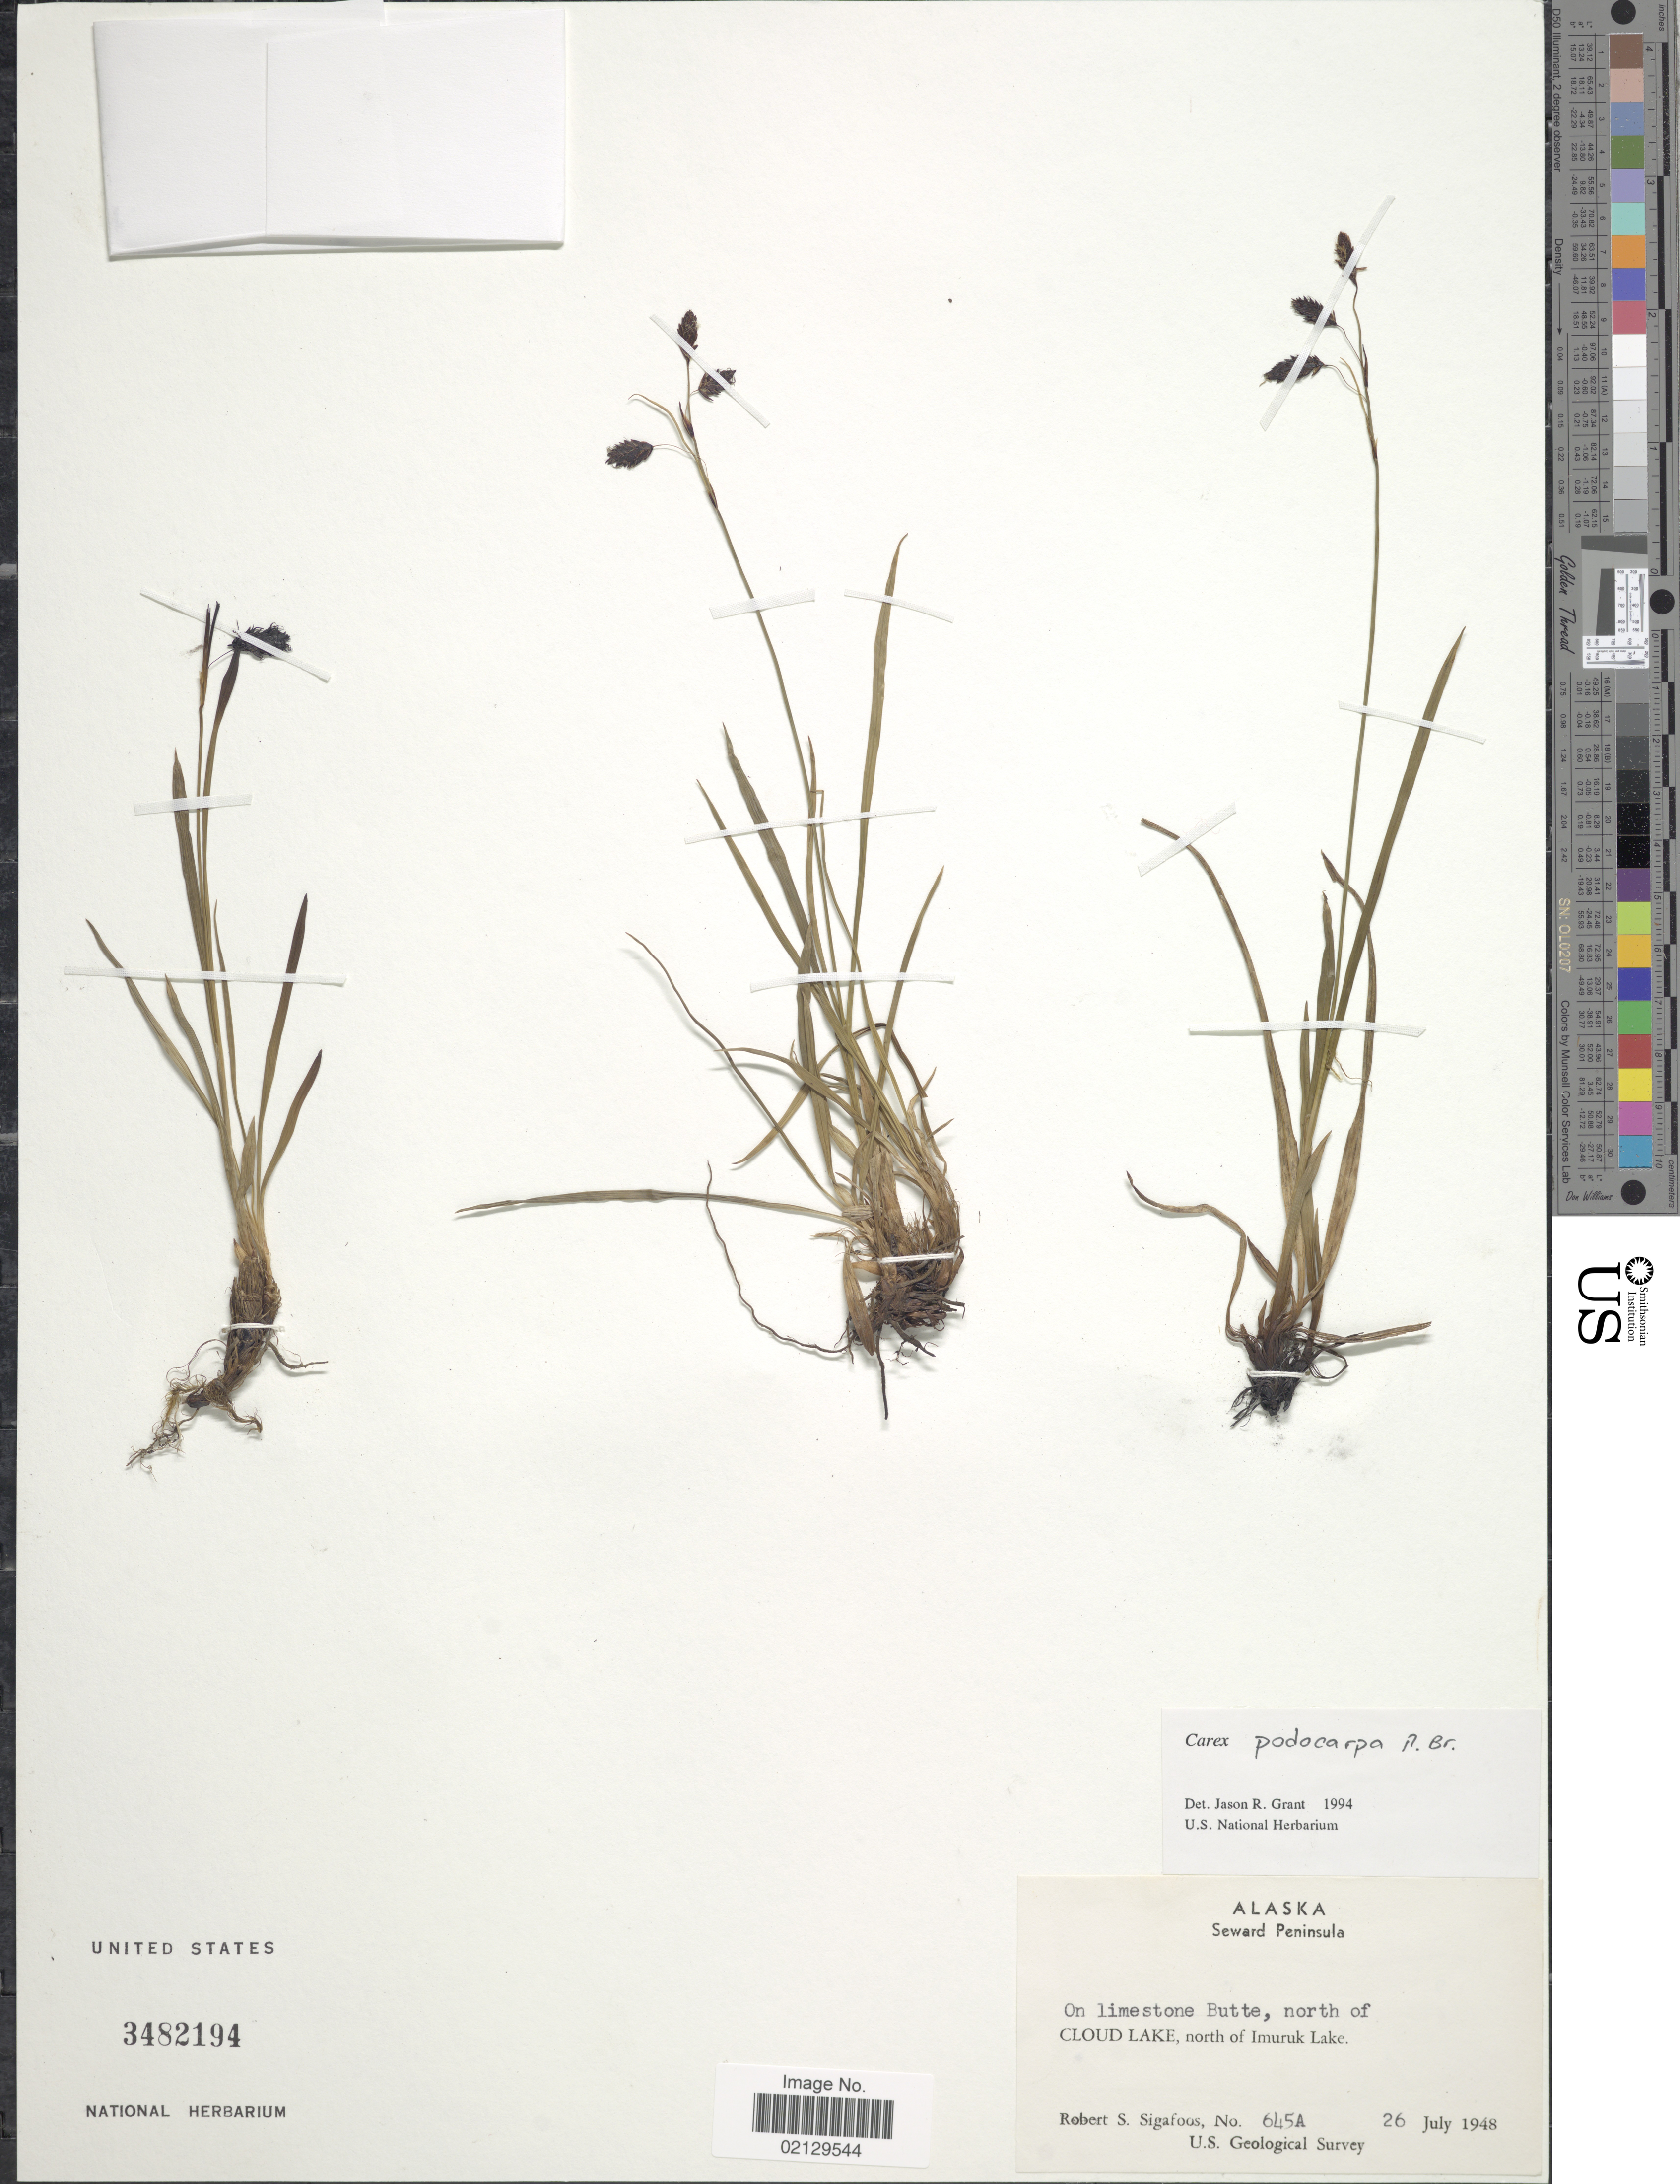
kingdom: Plantae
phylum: Tracheophyta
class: Liliopsida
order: Poales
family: Cyperaceae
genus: Carex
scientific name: Carex podocarpa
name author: R. Br.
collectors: R. Sigafoos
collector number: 645A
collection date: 1948-07-26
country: United States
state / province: Alaska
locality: Seward Peninsula, On limestone Butte, north of Cloud Lake, north of Imuruk Lake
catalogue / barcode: US 3482194